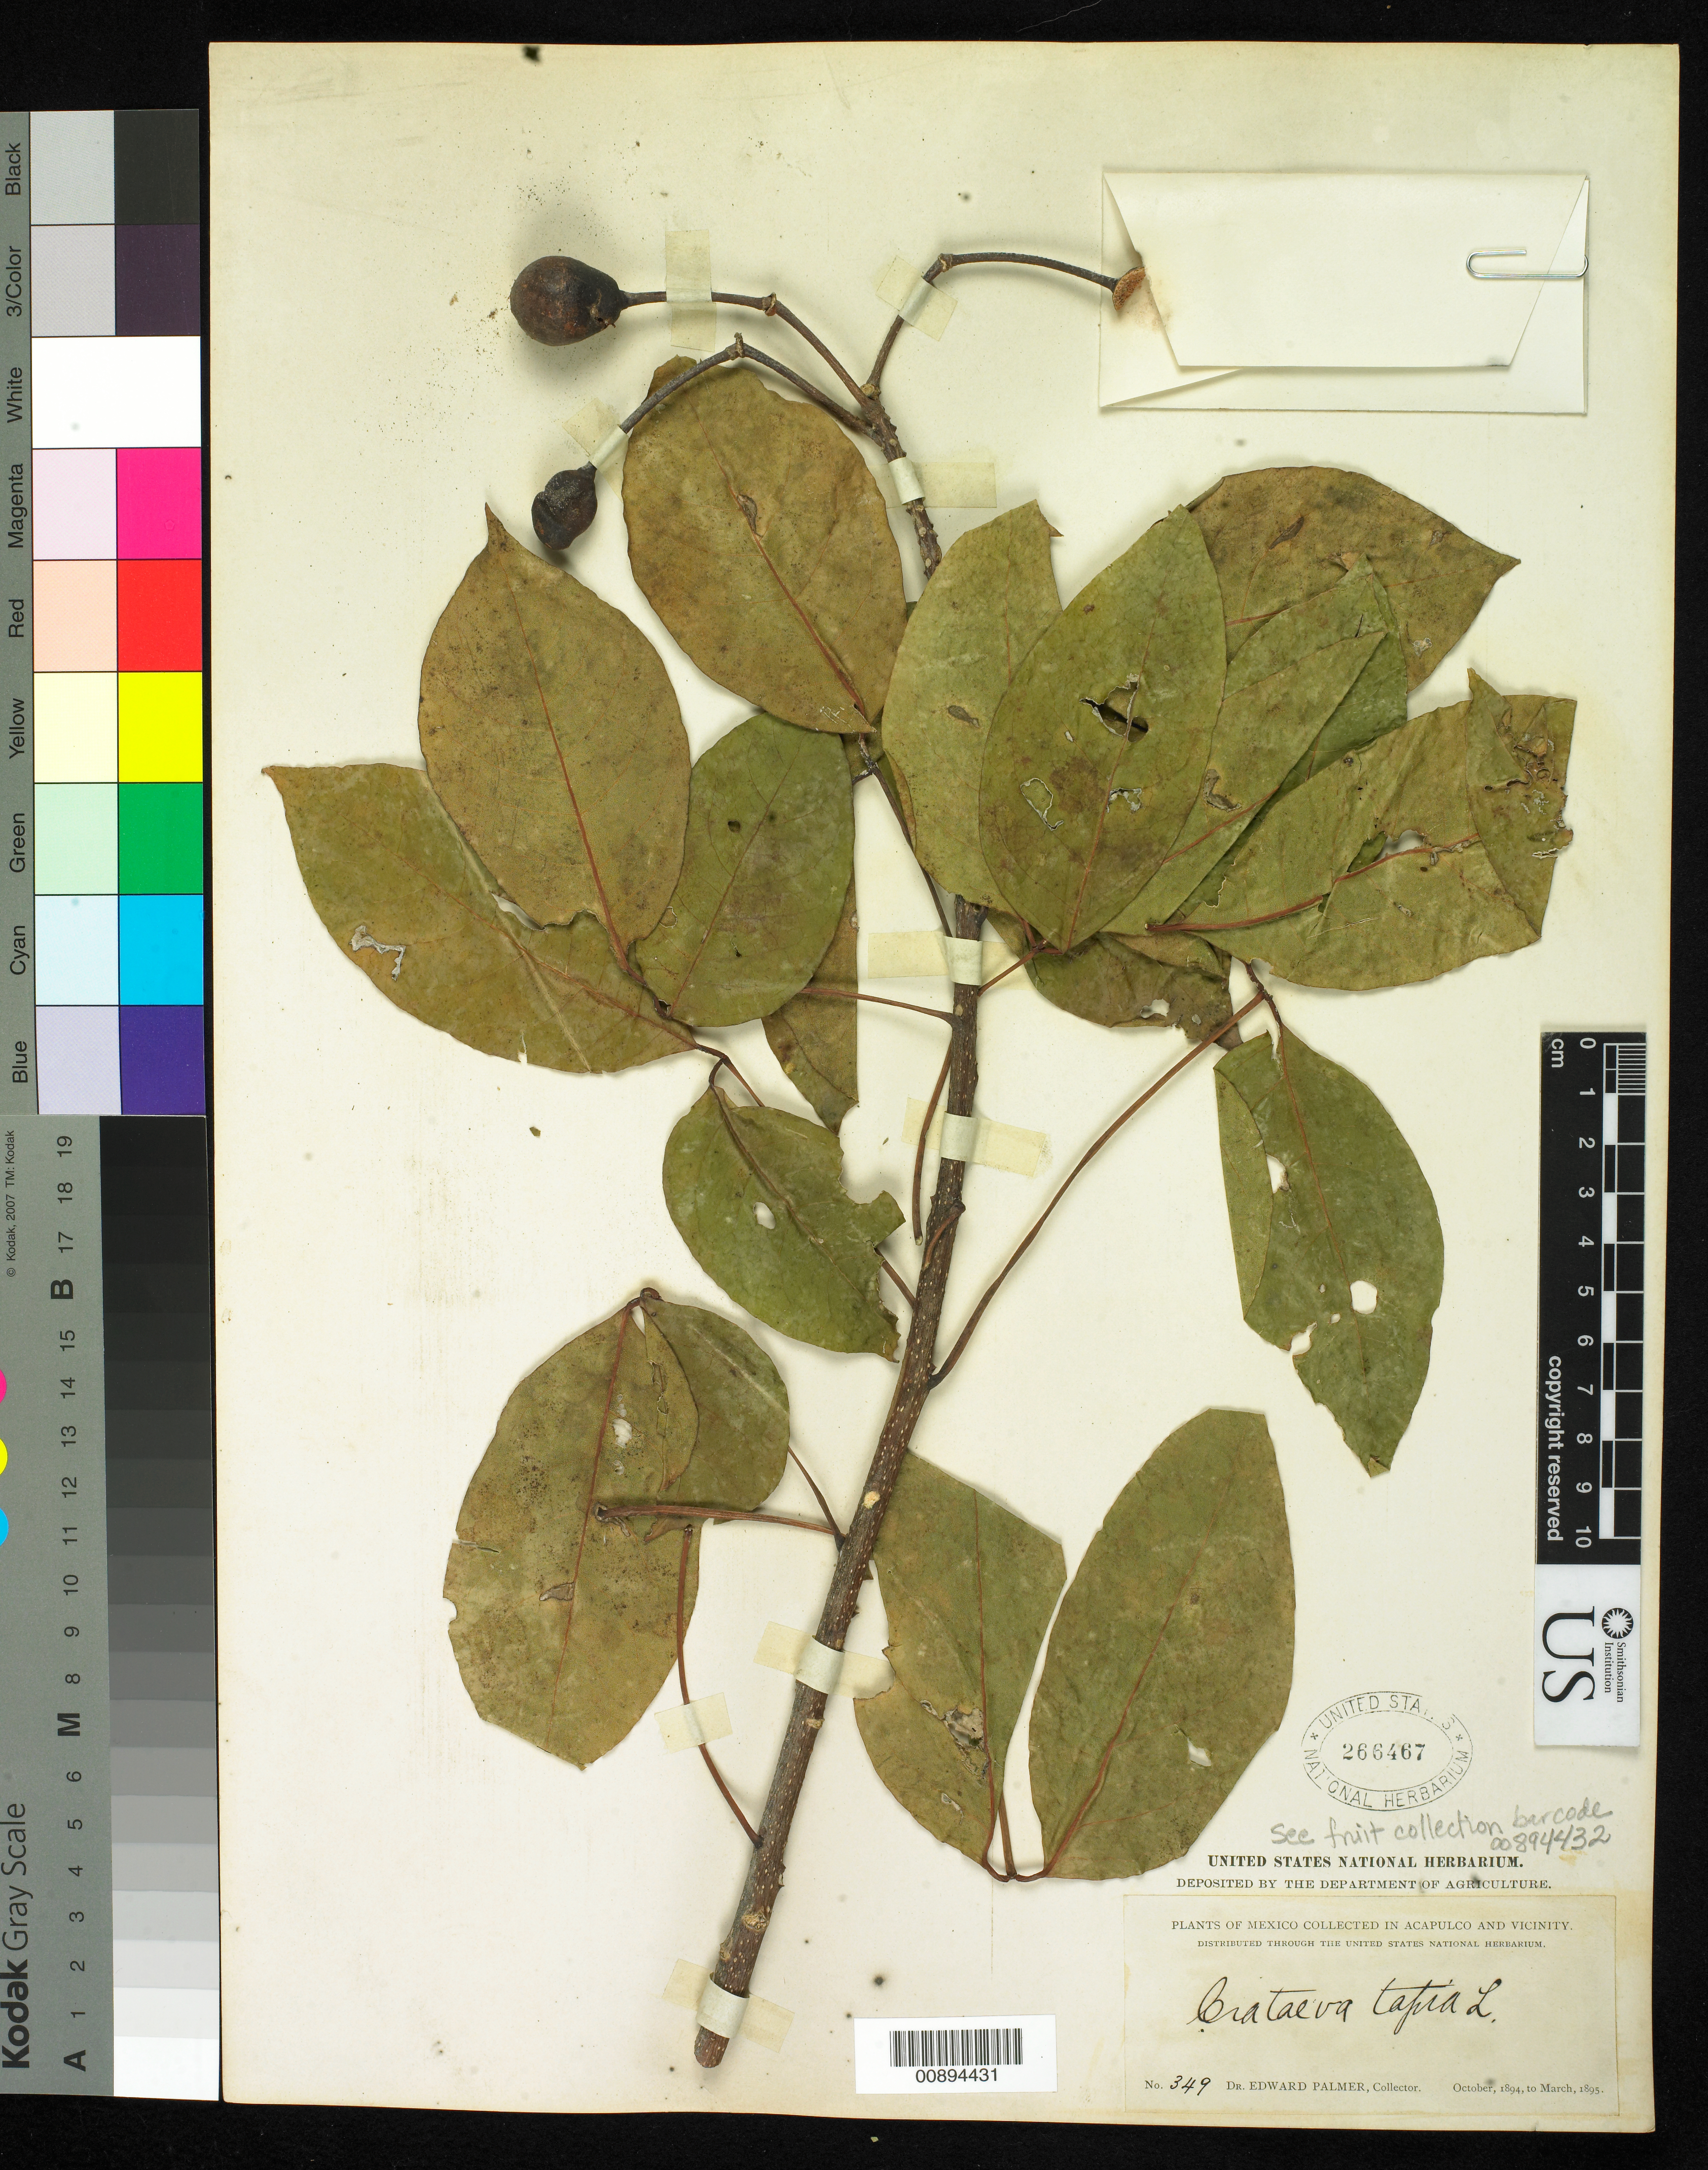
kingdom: Plantae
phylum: Tracheophyta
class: Magnoliopsida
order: Brassicales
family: Capparaceae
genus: Crateva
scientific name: Crateva tapia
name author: L.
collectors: E. Palmer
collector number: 349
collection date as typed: Oct 1894 to -- Mar 1895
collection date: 1894-10/1895-03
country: Mexico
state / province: Guerrero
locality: Acapulco, Guerrero and vicinity.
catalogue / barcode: US 266467